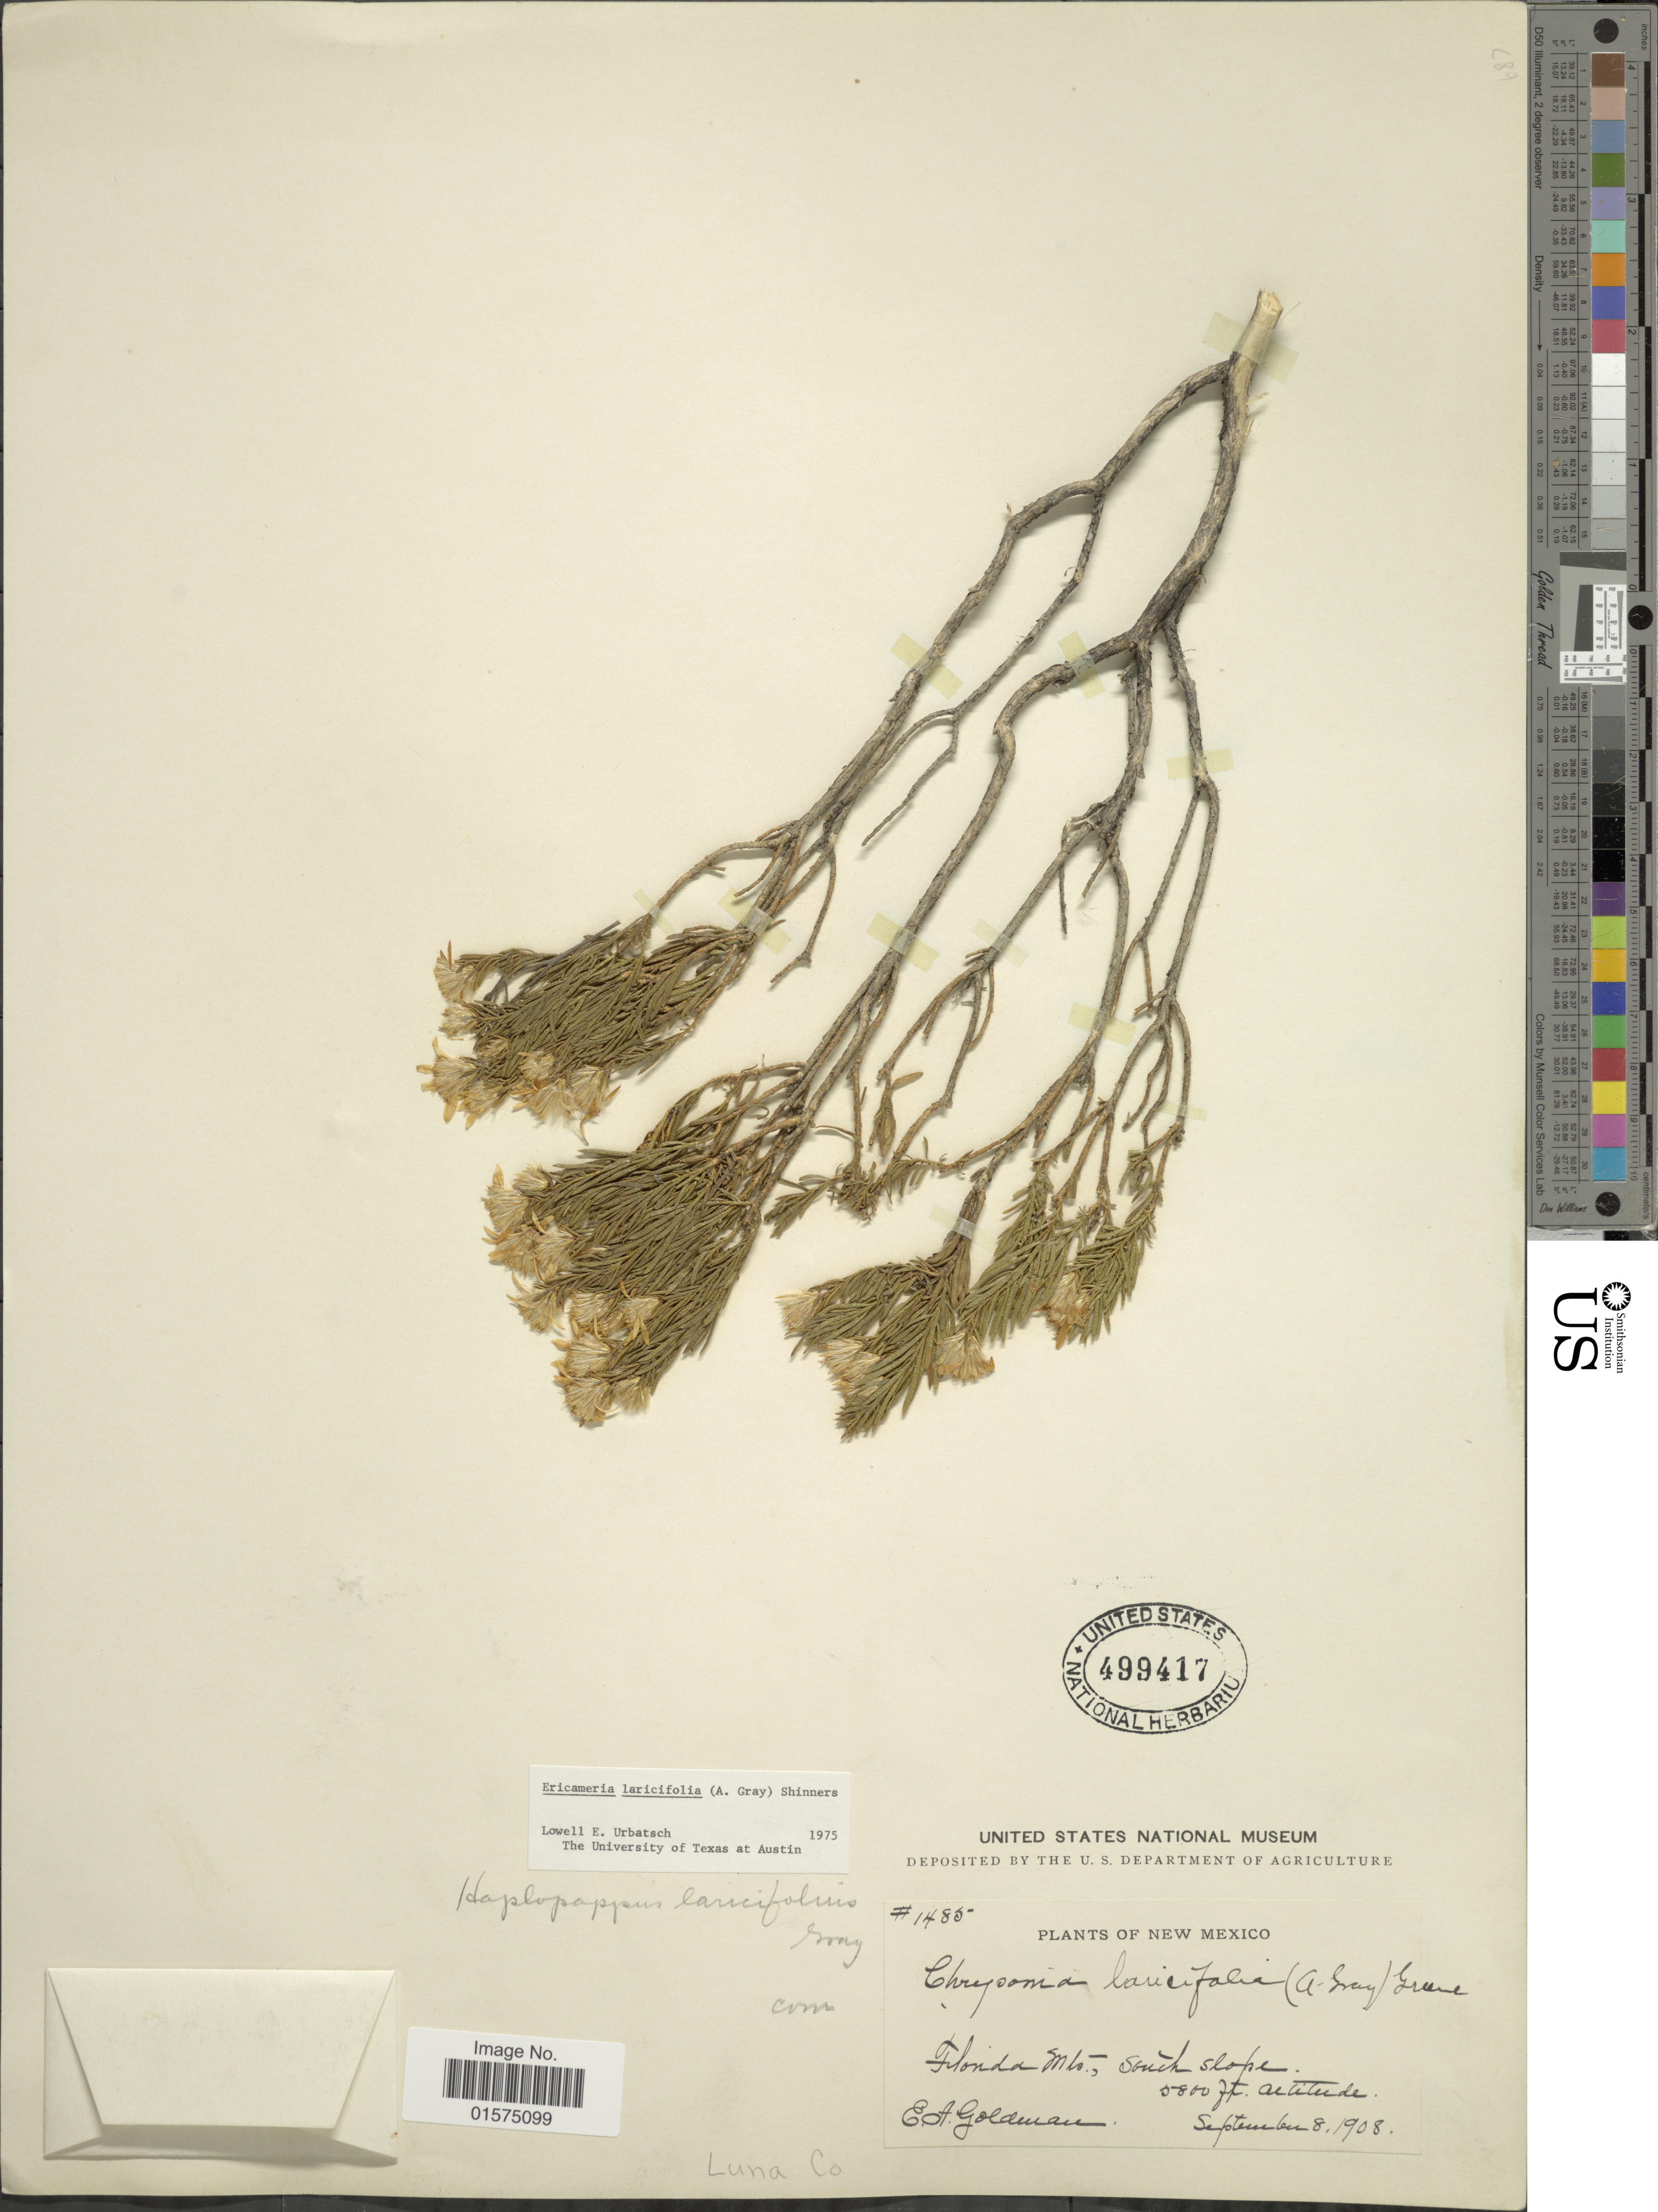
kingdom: Plantae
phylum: Tracheophyta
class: Magnoliopsida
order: Asterales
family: Asteraceae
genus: Ericameria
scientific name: Ericameria laricifolia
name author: (A. Gray) Shinners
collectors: E. A. Goldman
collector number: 1485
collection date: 1908-09-08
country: United States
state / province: New Mexico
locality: Florida Mts., south slope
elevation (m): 1768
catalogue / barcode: US 499417